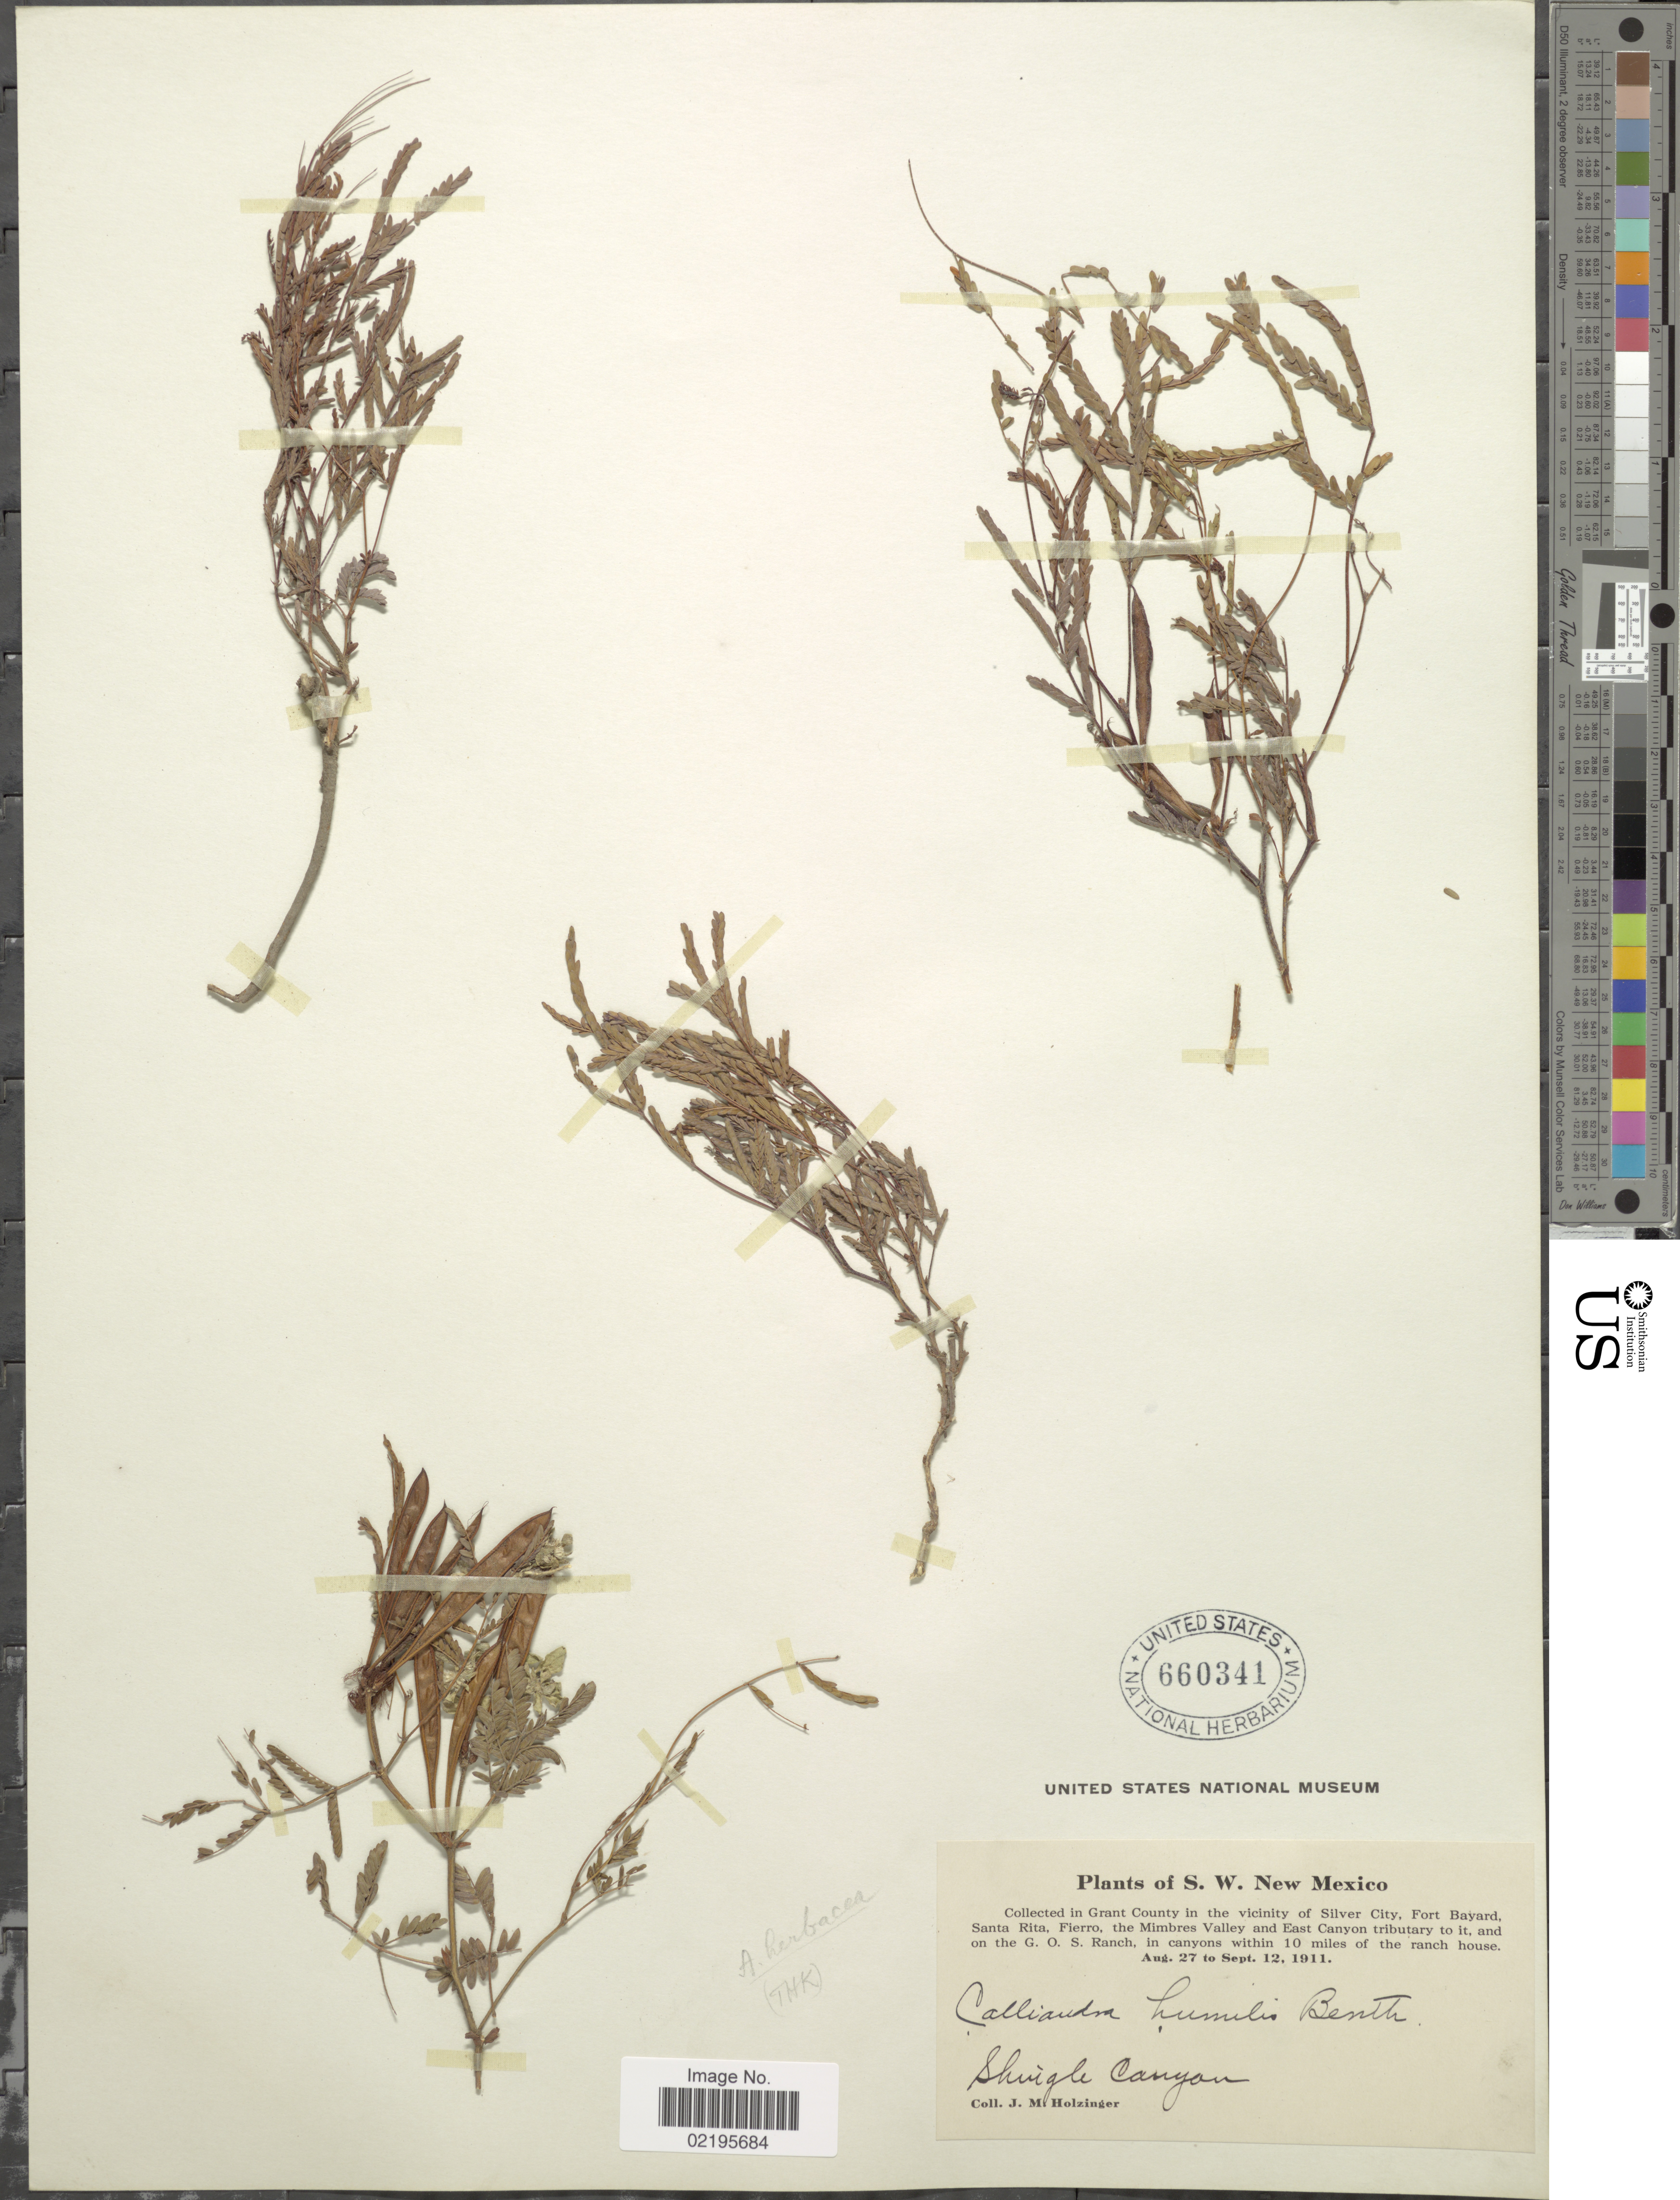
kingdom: Plantae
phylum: Tracheophyta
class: Magnoliopsida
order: Fabales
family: Fabaceae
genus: Calliandra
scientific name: Calliandra humilis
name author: Benth.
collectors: J. M. Holzinger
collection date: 1911-08-27/1911-09-12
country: United States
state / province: New Mexico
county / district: Grant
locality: Shingle Canyon, Grant County (in the vicinity of Silver City, Fort Bayard, Santa Rita, Fierro, the Mimbres Valley and East Canyon tributary to it, and the G.O.S. Ranch, in canyons within 10 miles of the ranch house), S.W. New Mexico.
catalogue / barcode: US 660341